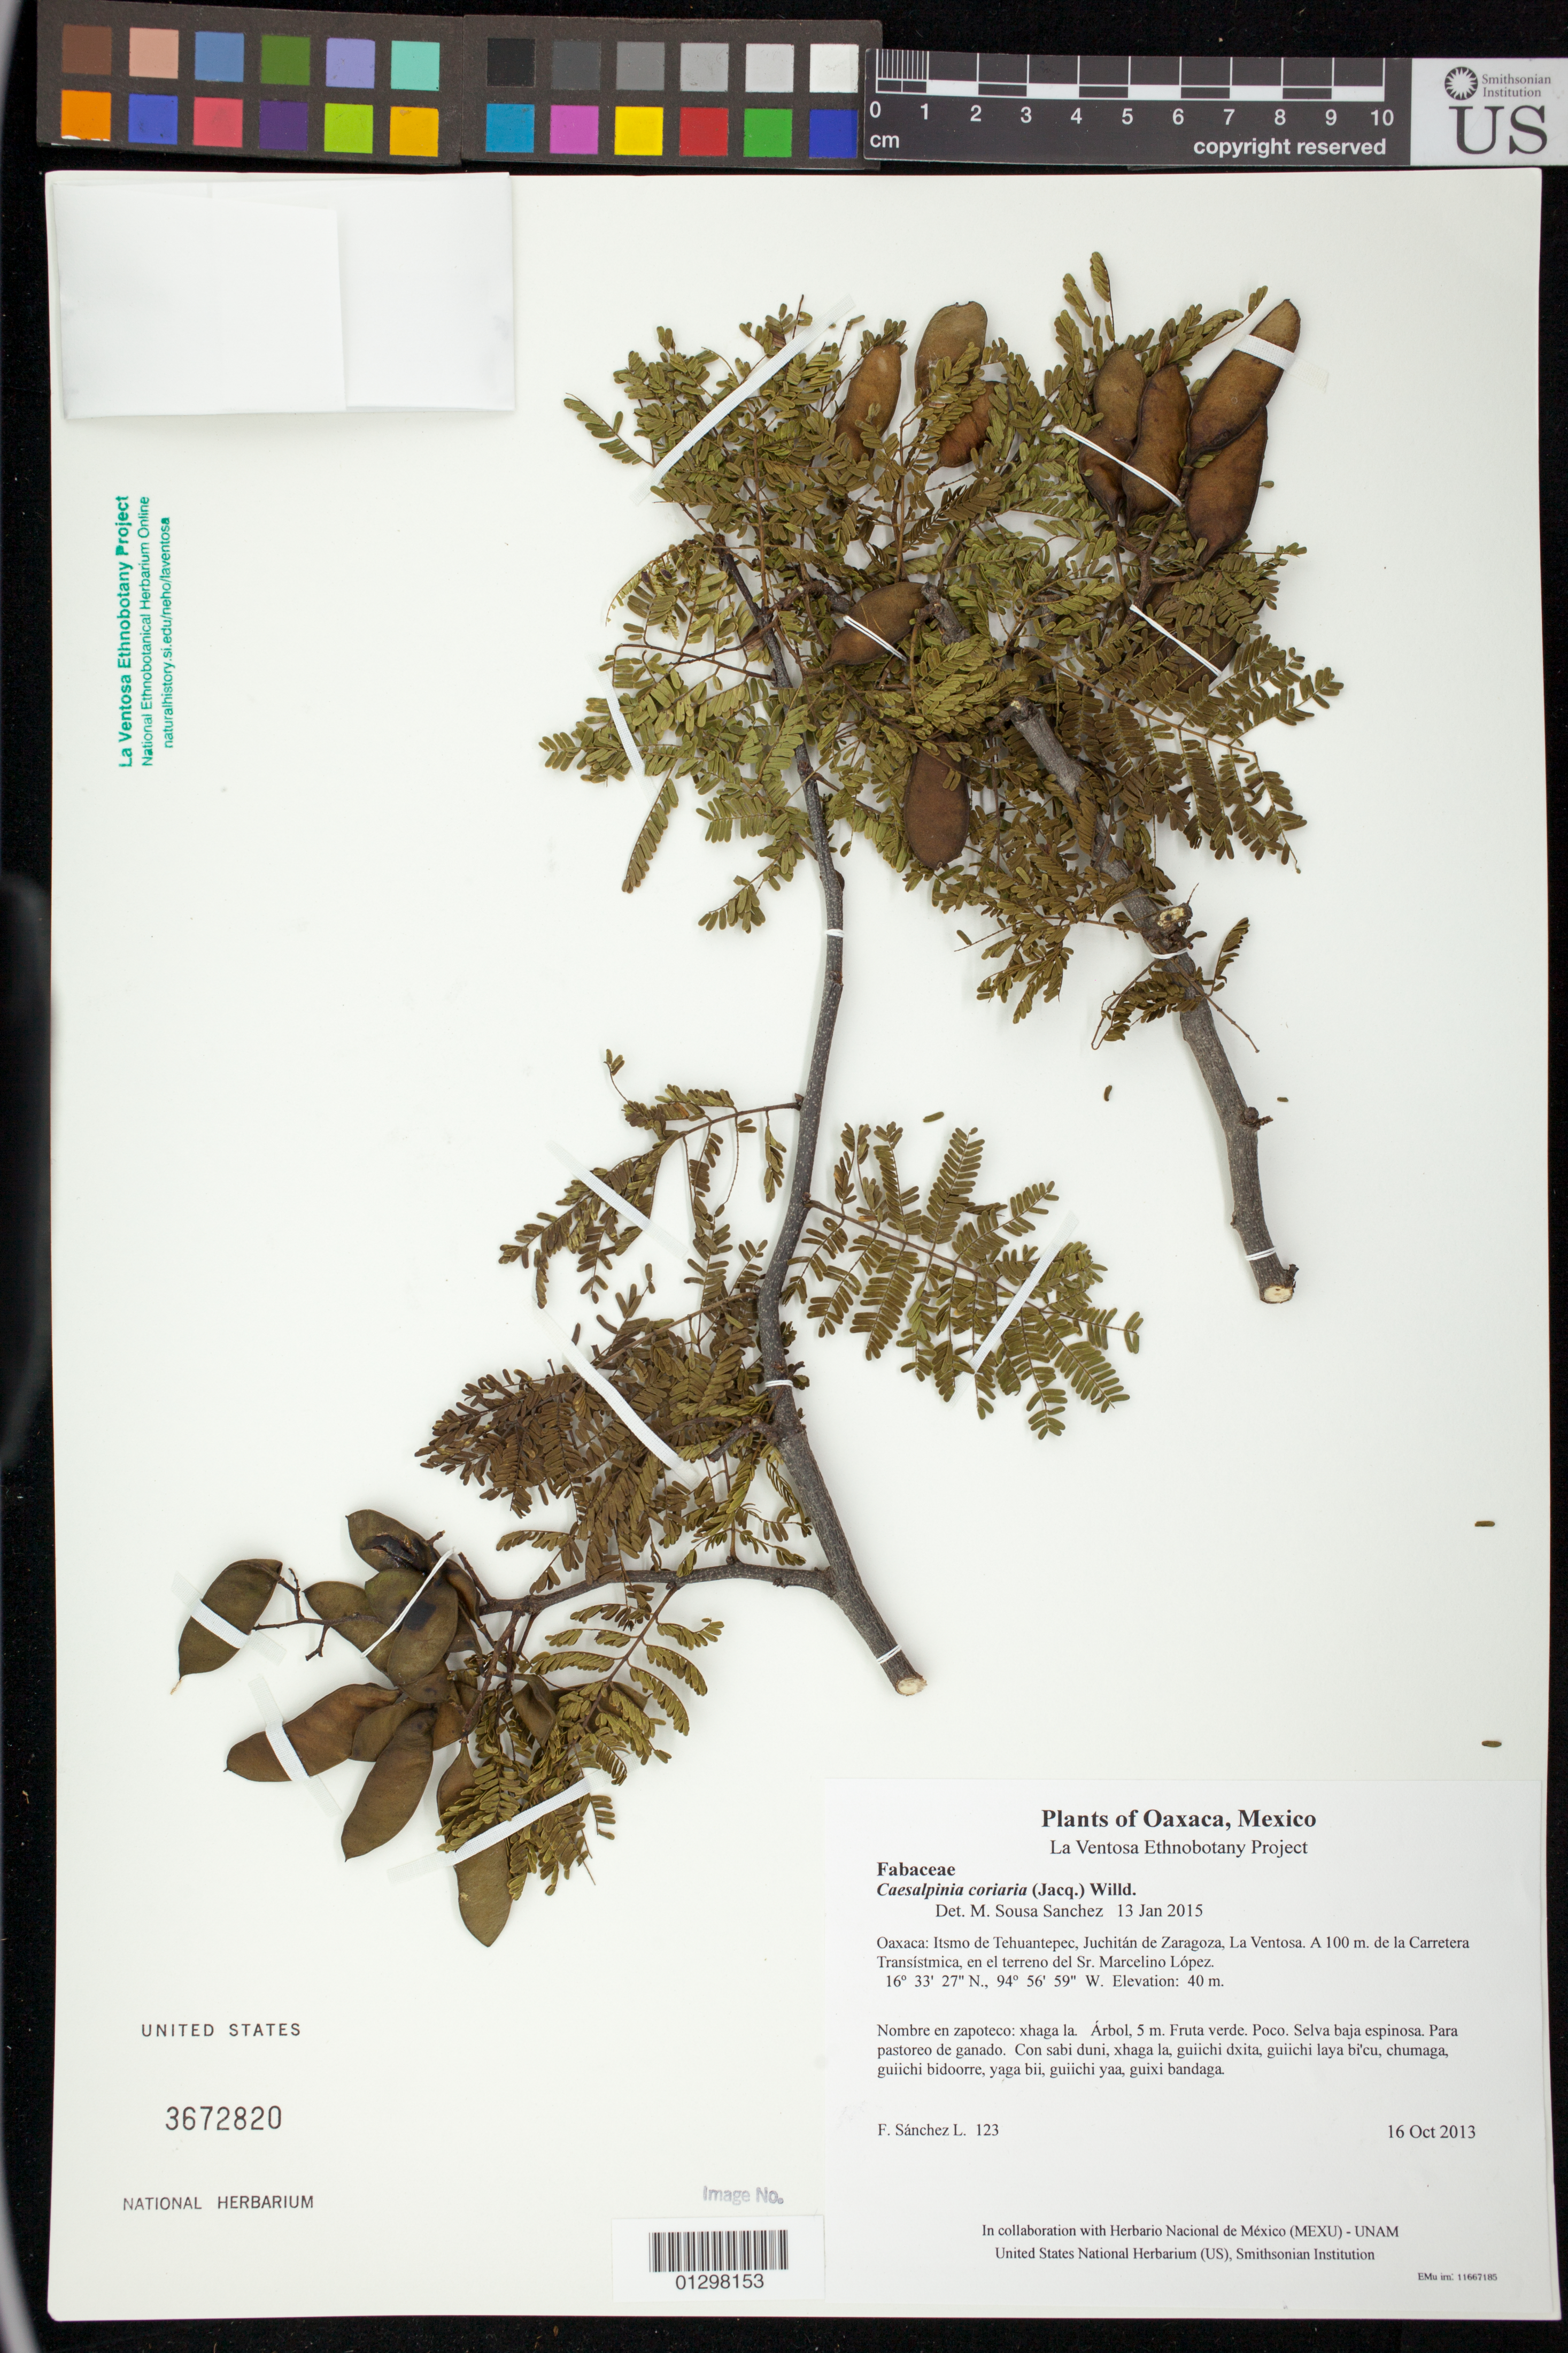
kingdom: Plantae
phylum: Tracheophyta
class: Magnoliopsida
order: Fabales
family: Fabaceae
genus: Libidibia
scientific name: Libidibia coriaria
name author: (Jacq.) Schltdl.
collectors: F. Sánchez L.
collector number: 123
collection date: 2013-10-16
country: Mexico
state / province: Oaxaca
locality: Itsmo de Tehuantepec, Juchitán de Zaragoza, La Ventosa. A 100 m. de la Carretera Transístmica, en el terreno del Sr. Marcelino López.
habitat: Selva baja espinosa. Para pastoreo de ganado.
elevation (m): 40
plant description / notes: JEBOT, MEXU, SERO, US; Yaga. 5 m. Cuaananaxhi naga'. Caadxi.; cascalote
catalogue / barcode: US 3672820